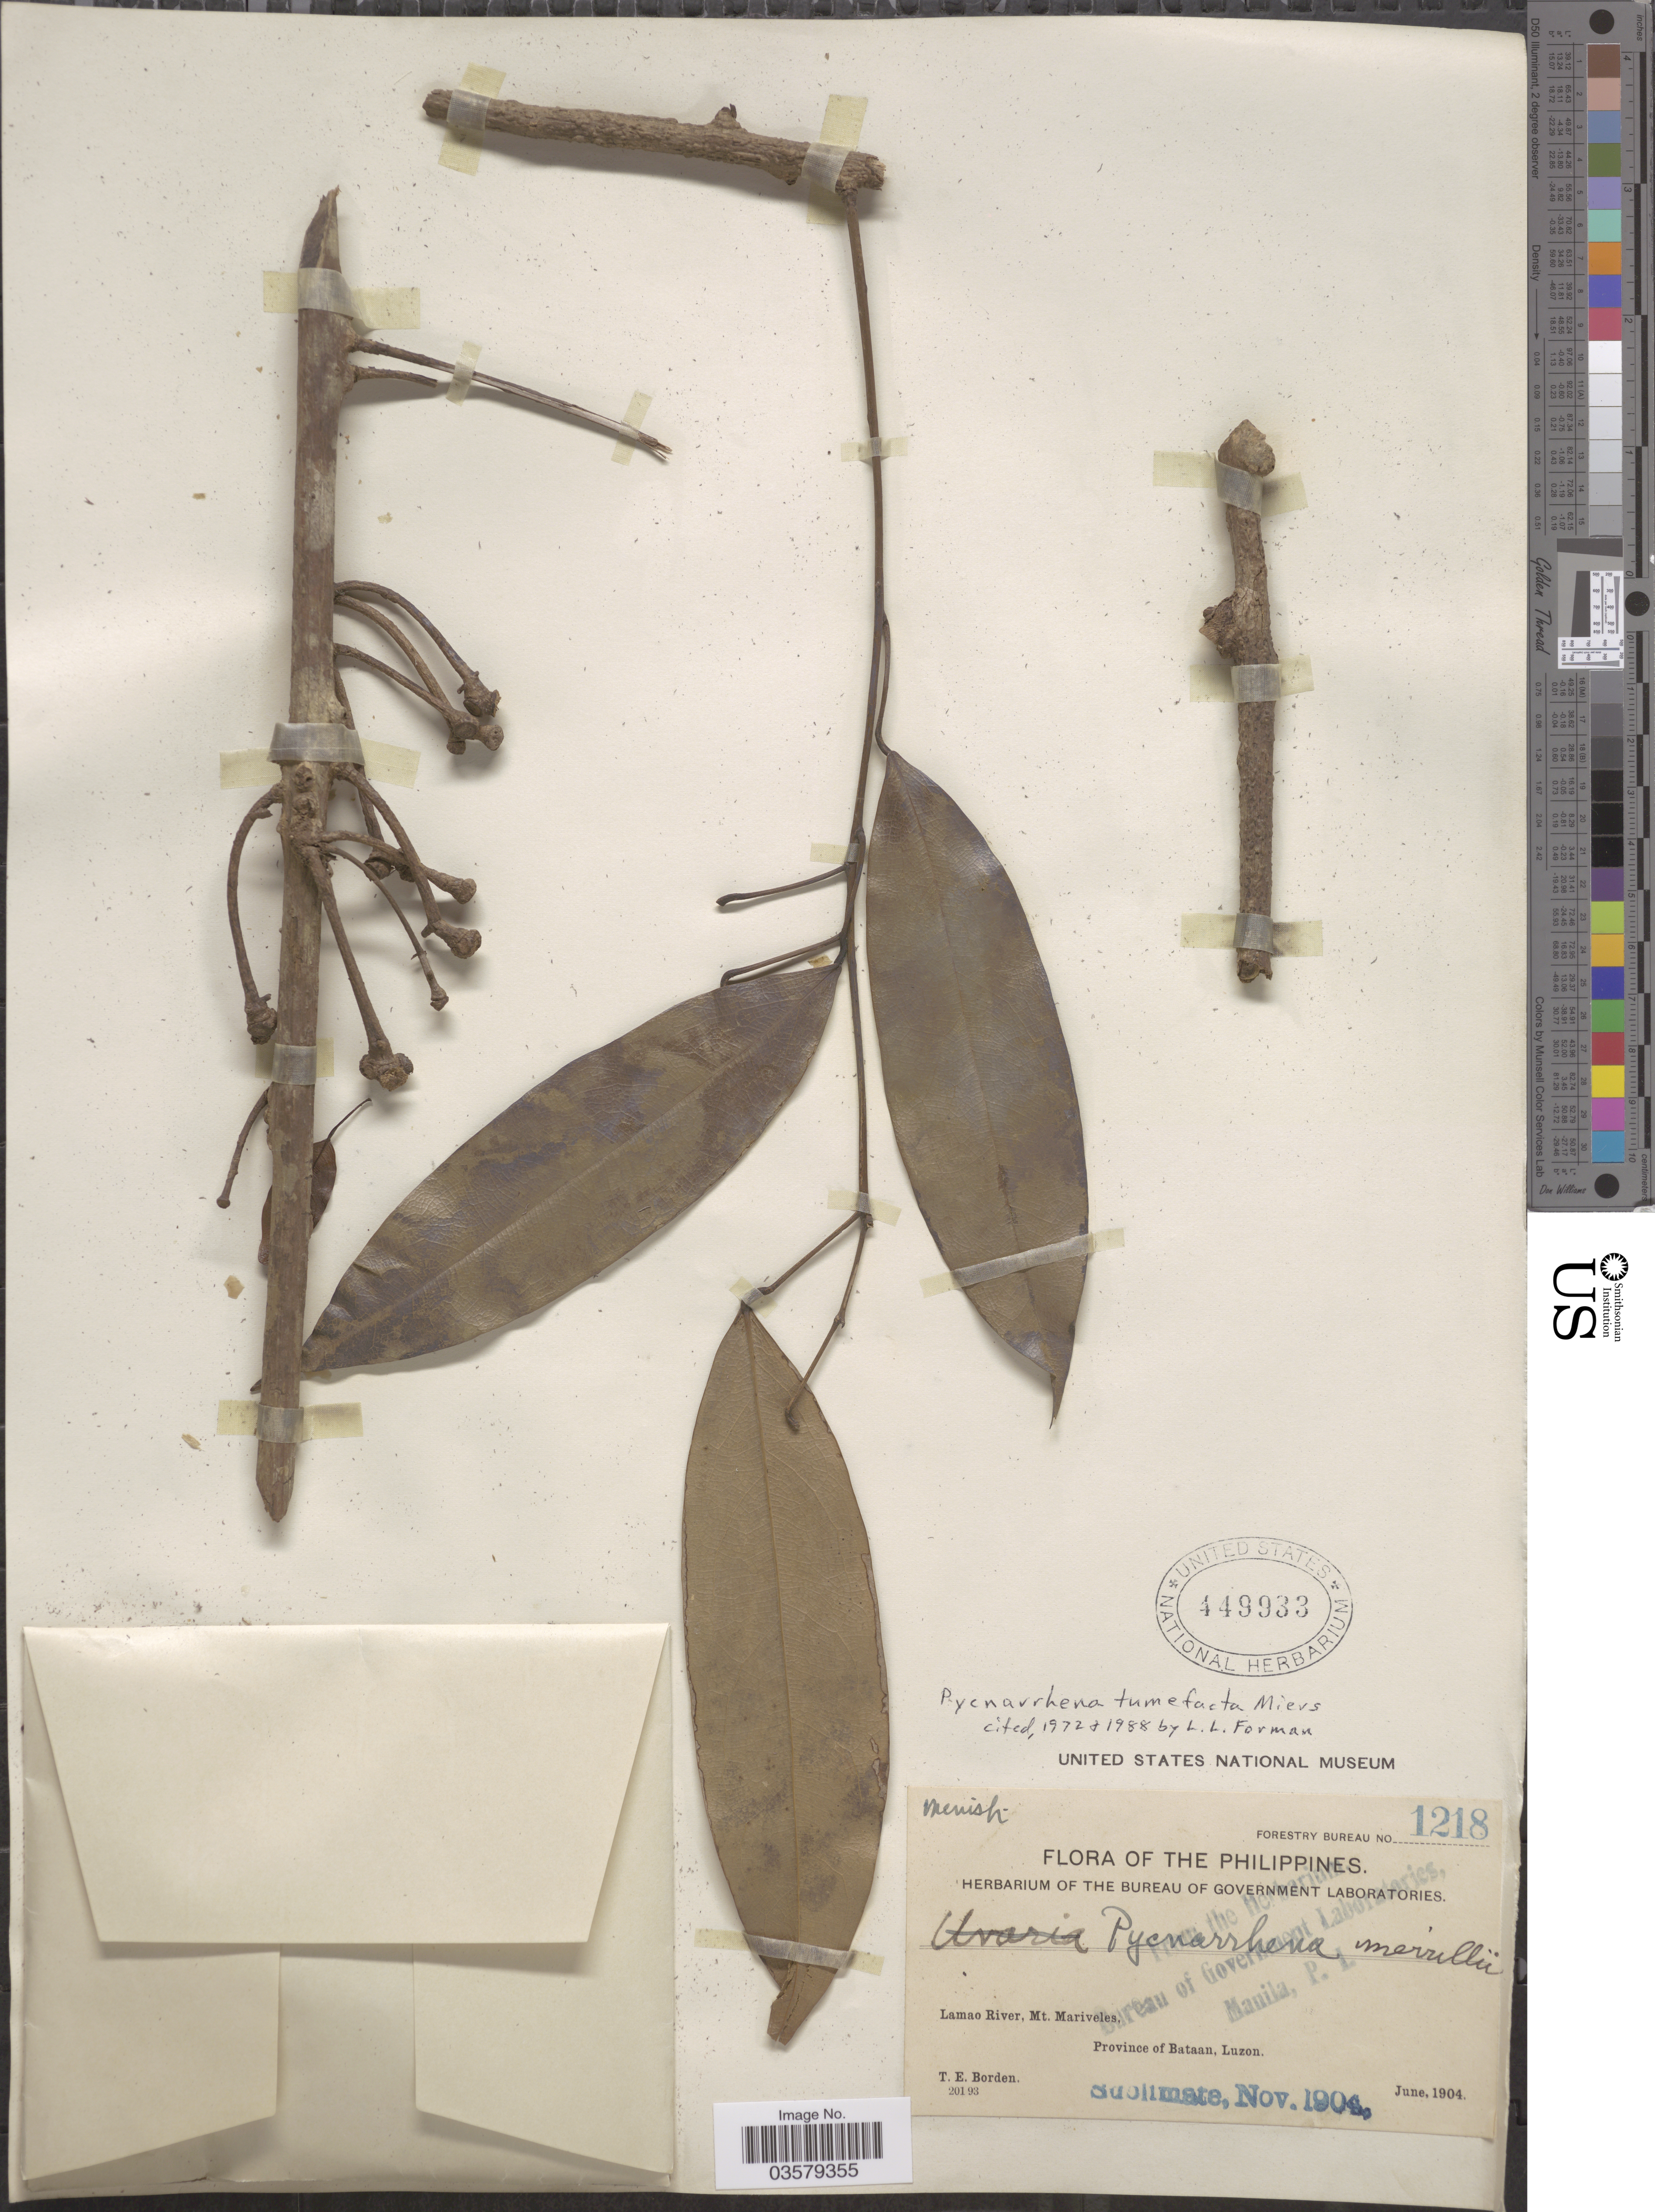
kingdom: Plantae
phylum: Tracheophyta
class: Magnoliopsida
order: Ranunculales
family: Menispermaceae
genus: Pycnarrhena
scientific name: Pycnarrhena tumefacta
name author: Miers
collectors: T. E. Borden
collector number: Forestry Bureau 1218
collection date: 1904-06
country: Philippines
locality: Lamao River, Mt. Mariveles. Province of Bataan, Luzon.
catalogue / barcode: US 449933